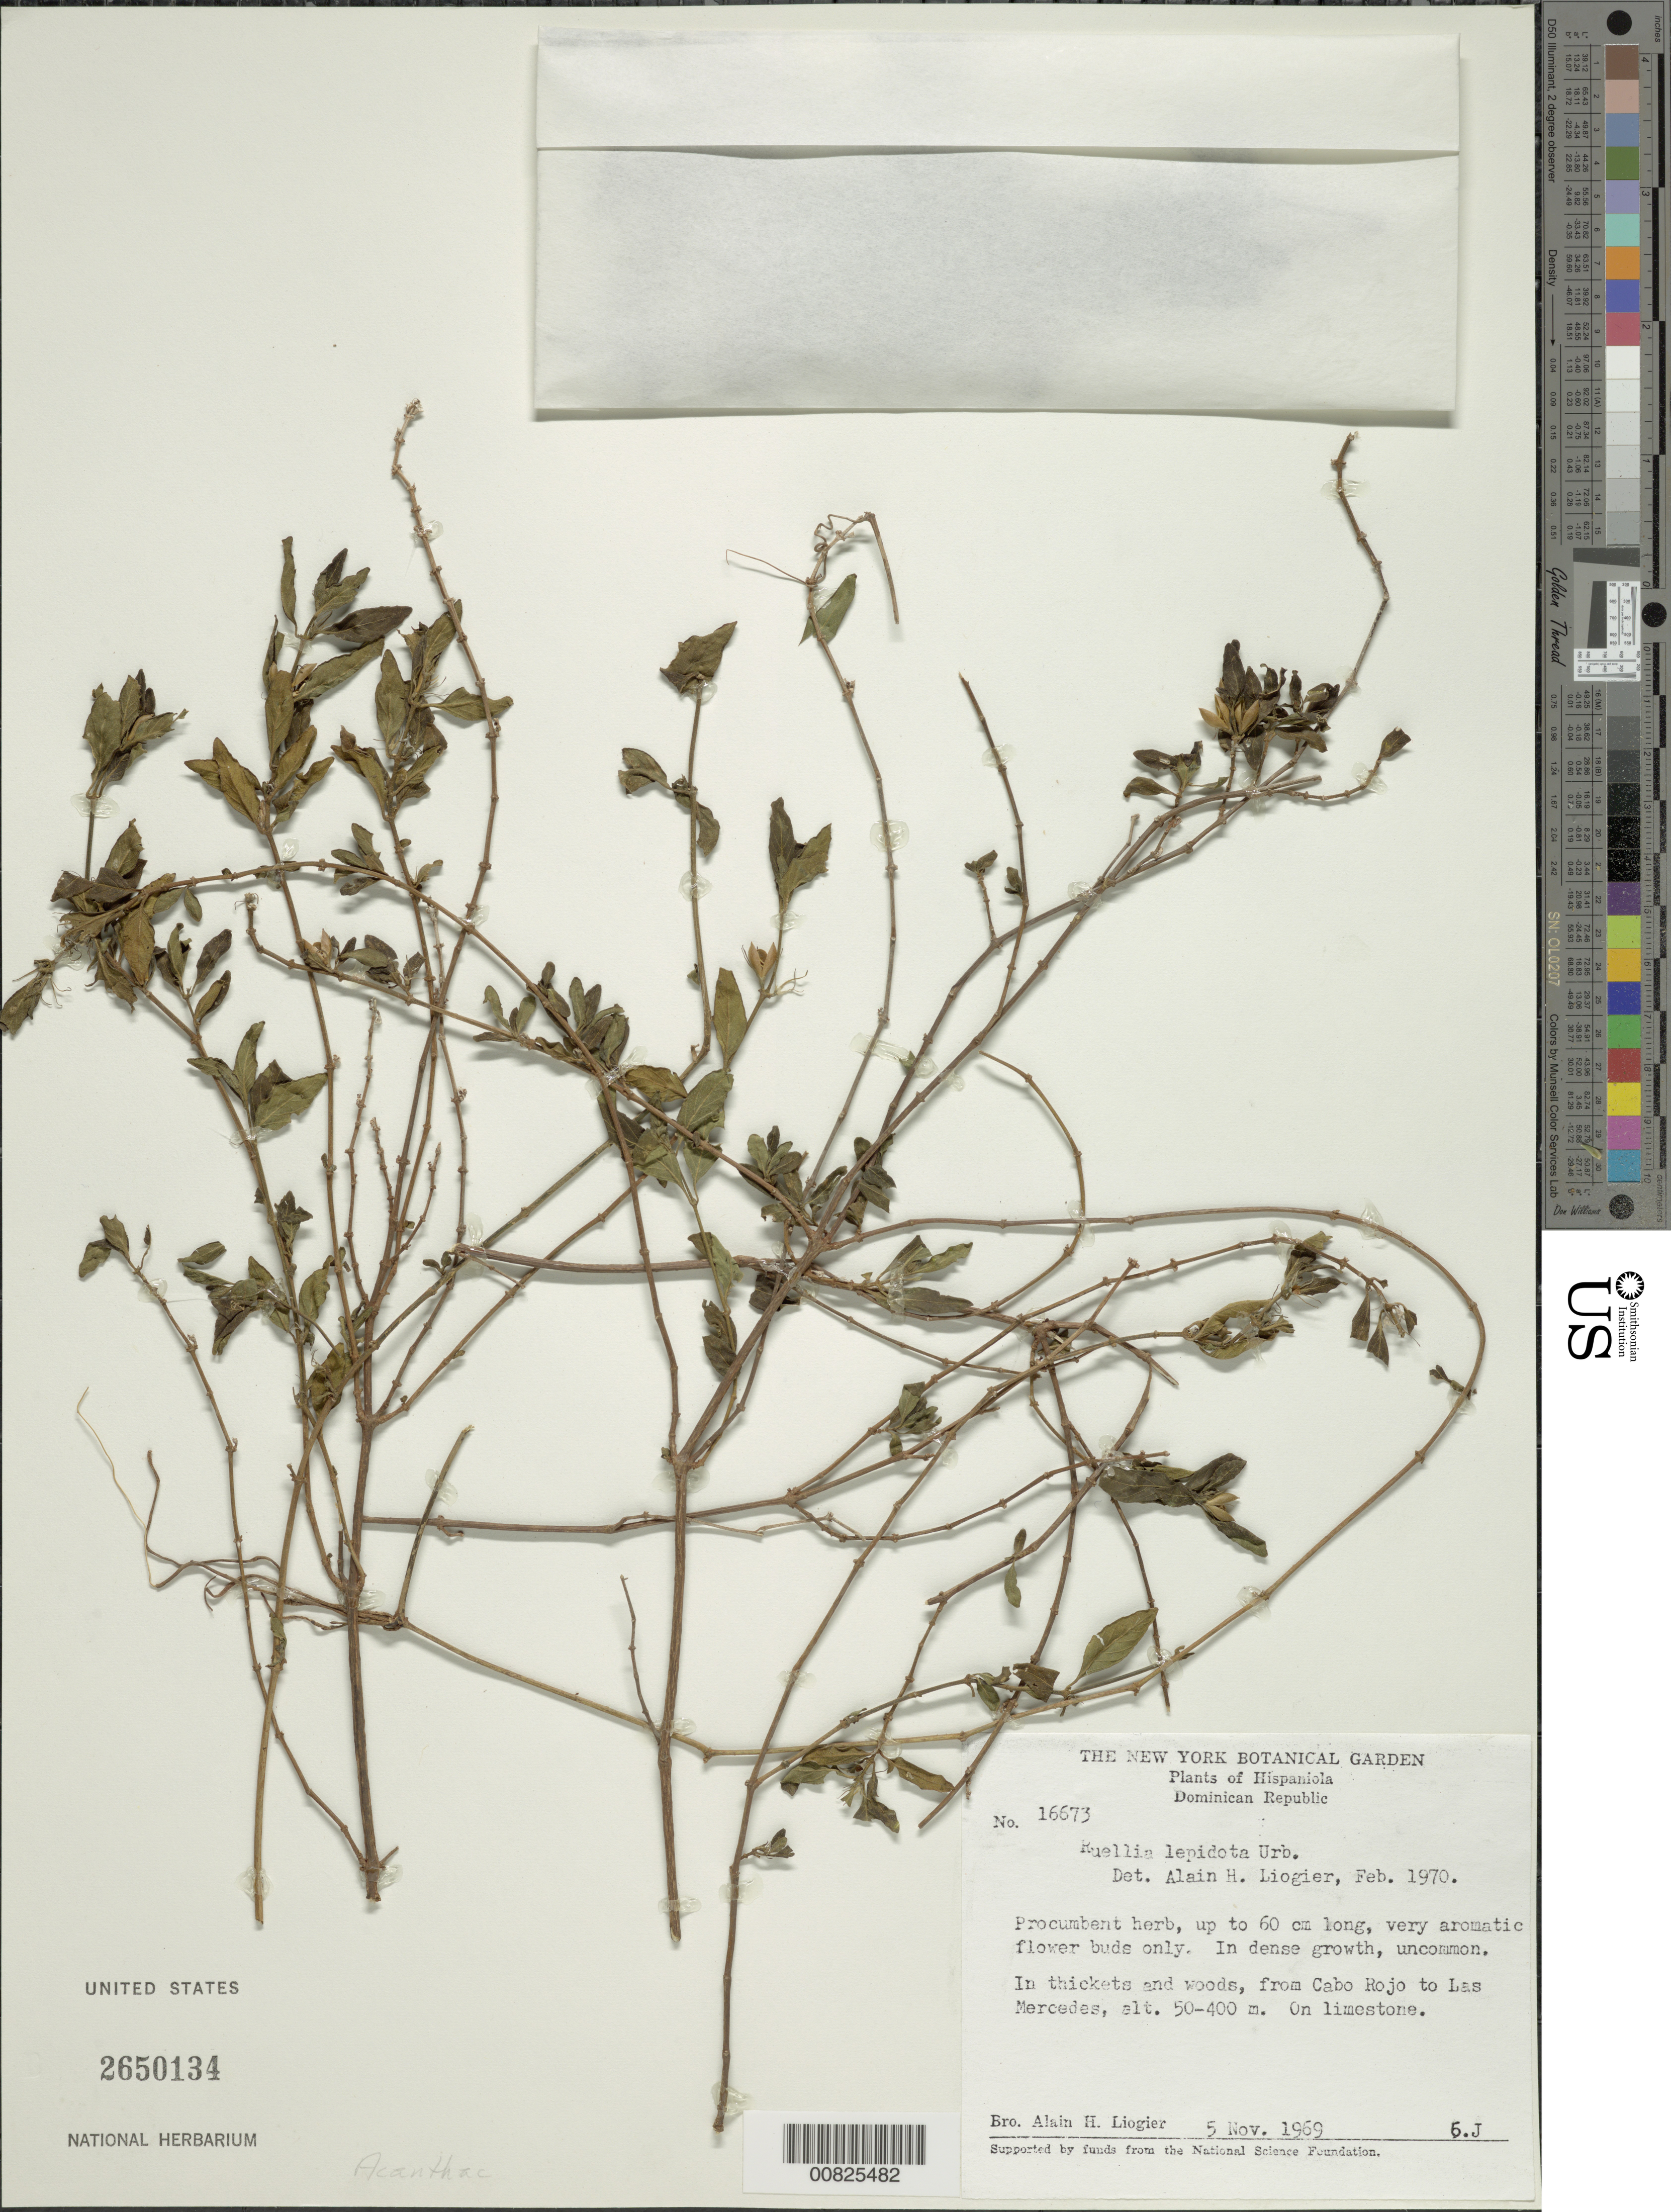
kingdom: Plantae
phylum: Tracheophyta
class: Magnoliopsida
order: Lamiales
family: Acanthaceae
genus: Ruellia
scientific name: Ruellia lepidota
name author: Urb.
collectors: A. H. Liogier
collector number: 16673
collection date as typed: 05 Nov 1969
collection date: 1969-11-05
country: Dominican Republic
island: Hispaniola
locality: From Cabo Rojo to Las Mercedes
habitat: On limestone, in dense thickets and woods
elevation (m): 50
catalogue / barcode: US 2650134